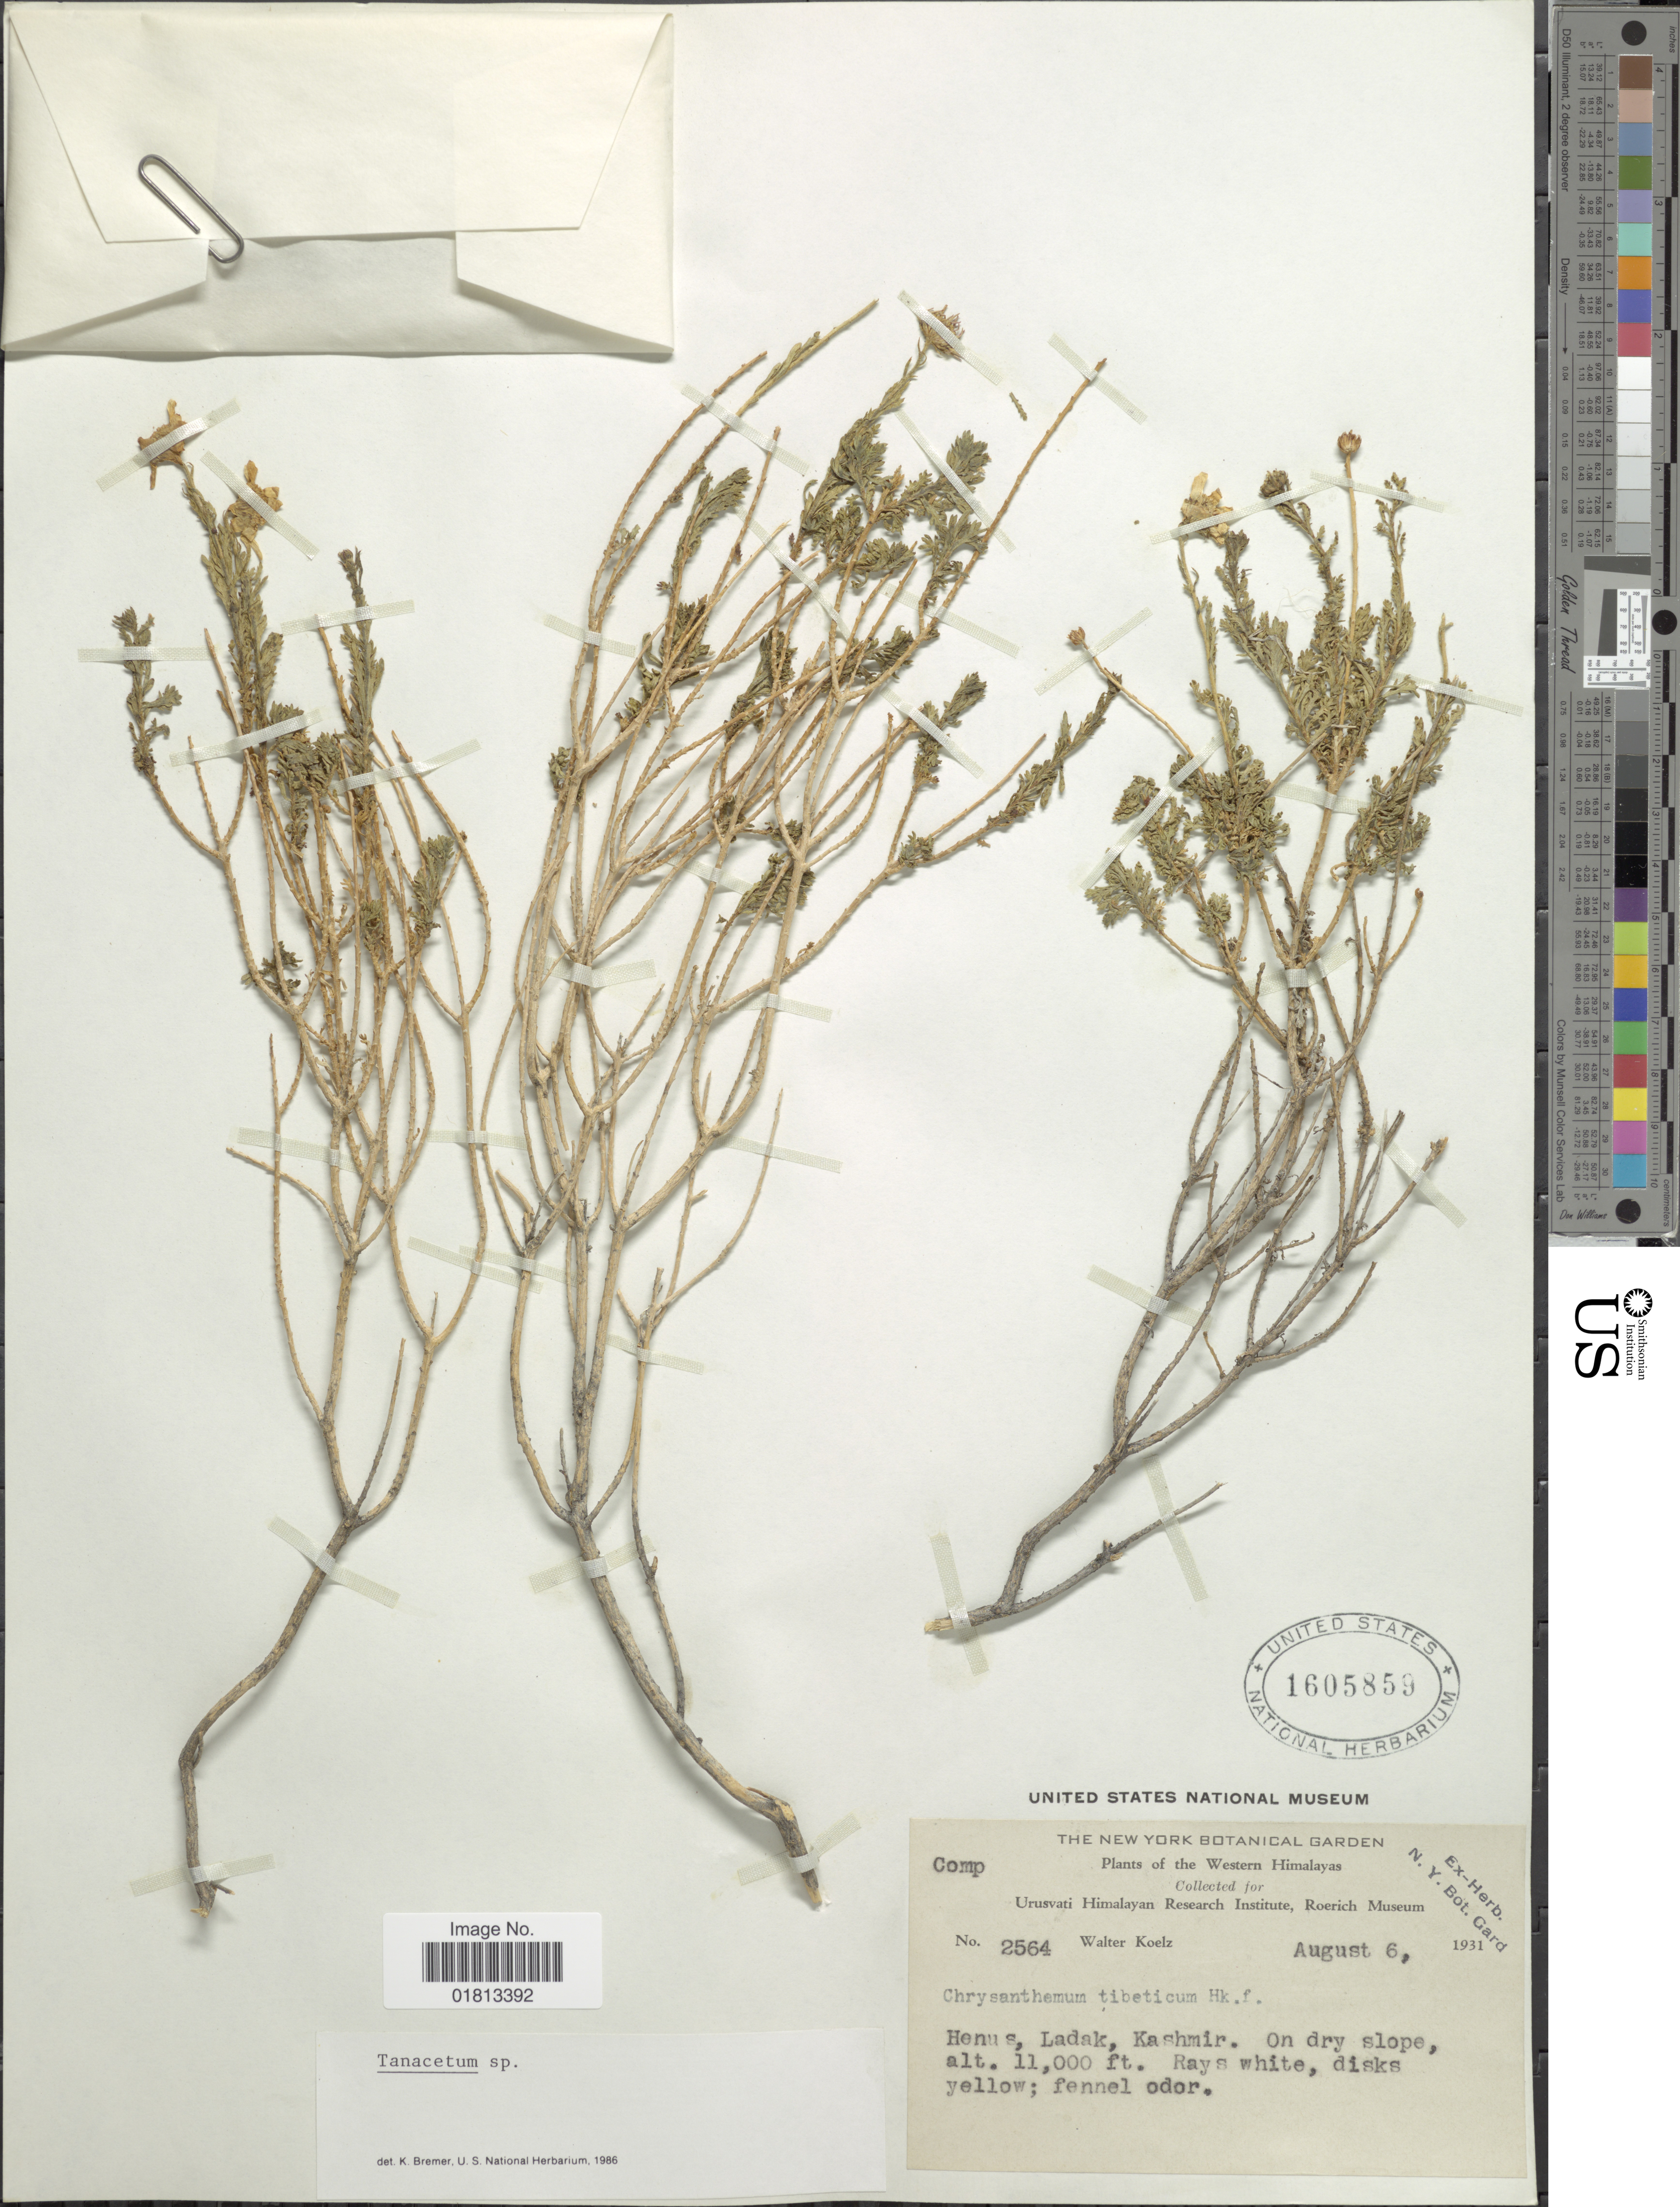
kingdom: Plantae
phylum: Tracheophyta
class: Magnoliopsida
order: Asterales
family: Asteraceae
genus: Tanacetum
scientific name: Tanacetum sp.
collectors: W. N. Koelz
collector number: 2564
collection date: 1931-08-06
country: India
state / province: Ladakh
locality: The Western Himalayas, Henus, Ladak, Kashmir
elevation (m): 3353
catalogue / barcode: US 1605859